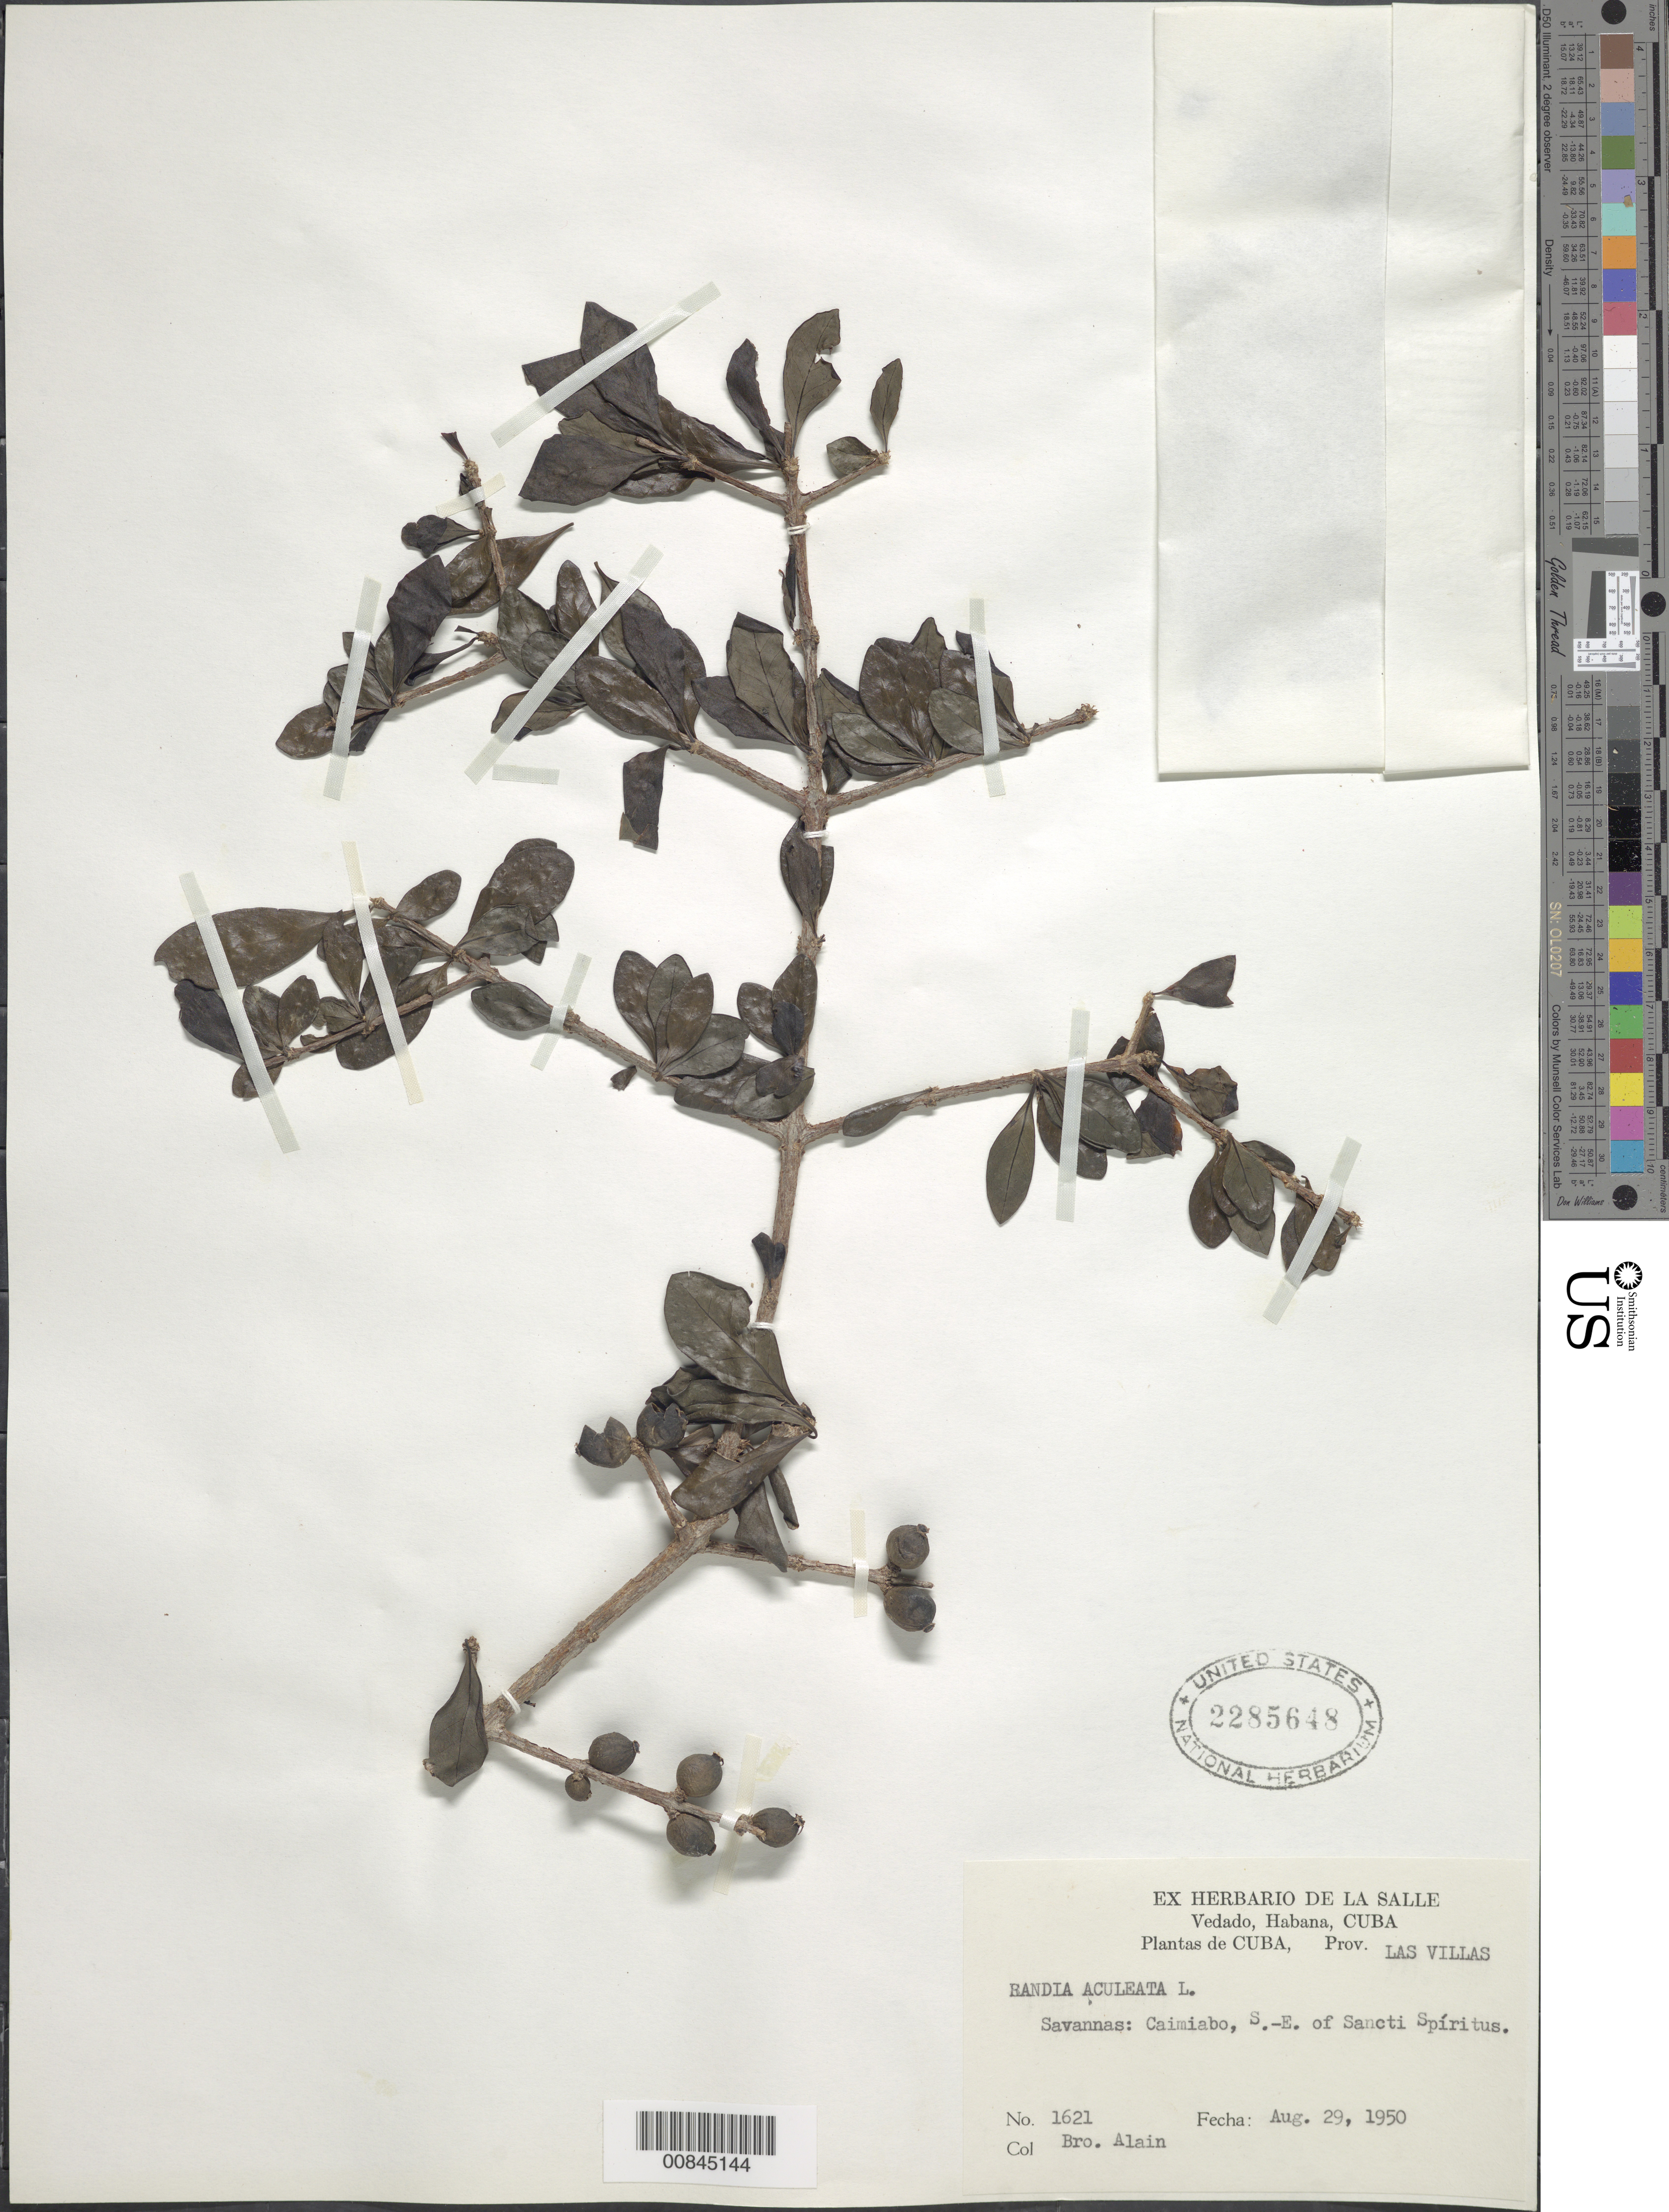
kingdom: Plantae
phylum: Tracheophyta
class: Magnoliopsida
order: Gentianales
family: Rubiaceae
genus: Randia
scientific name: Randia aculeata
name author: L.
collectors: A. H. Liogier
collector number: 1621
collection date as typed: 29 Aug 1950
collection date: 1950-08-29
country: Cuba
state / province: Las Villas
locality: Caimiabo, S.-E. of Sancti Spíritus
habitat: Savannas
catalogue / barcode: US 2285648